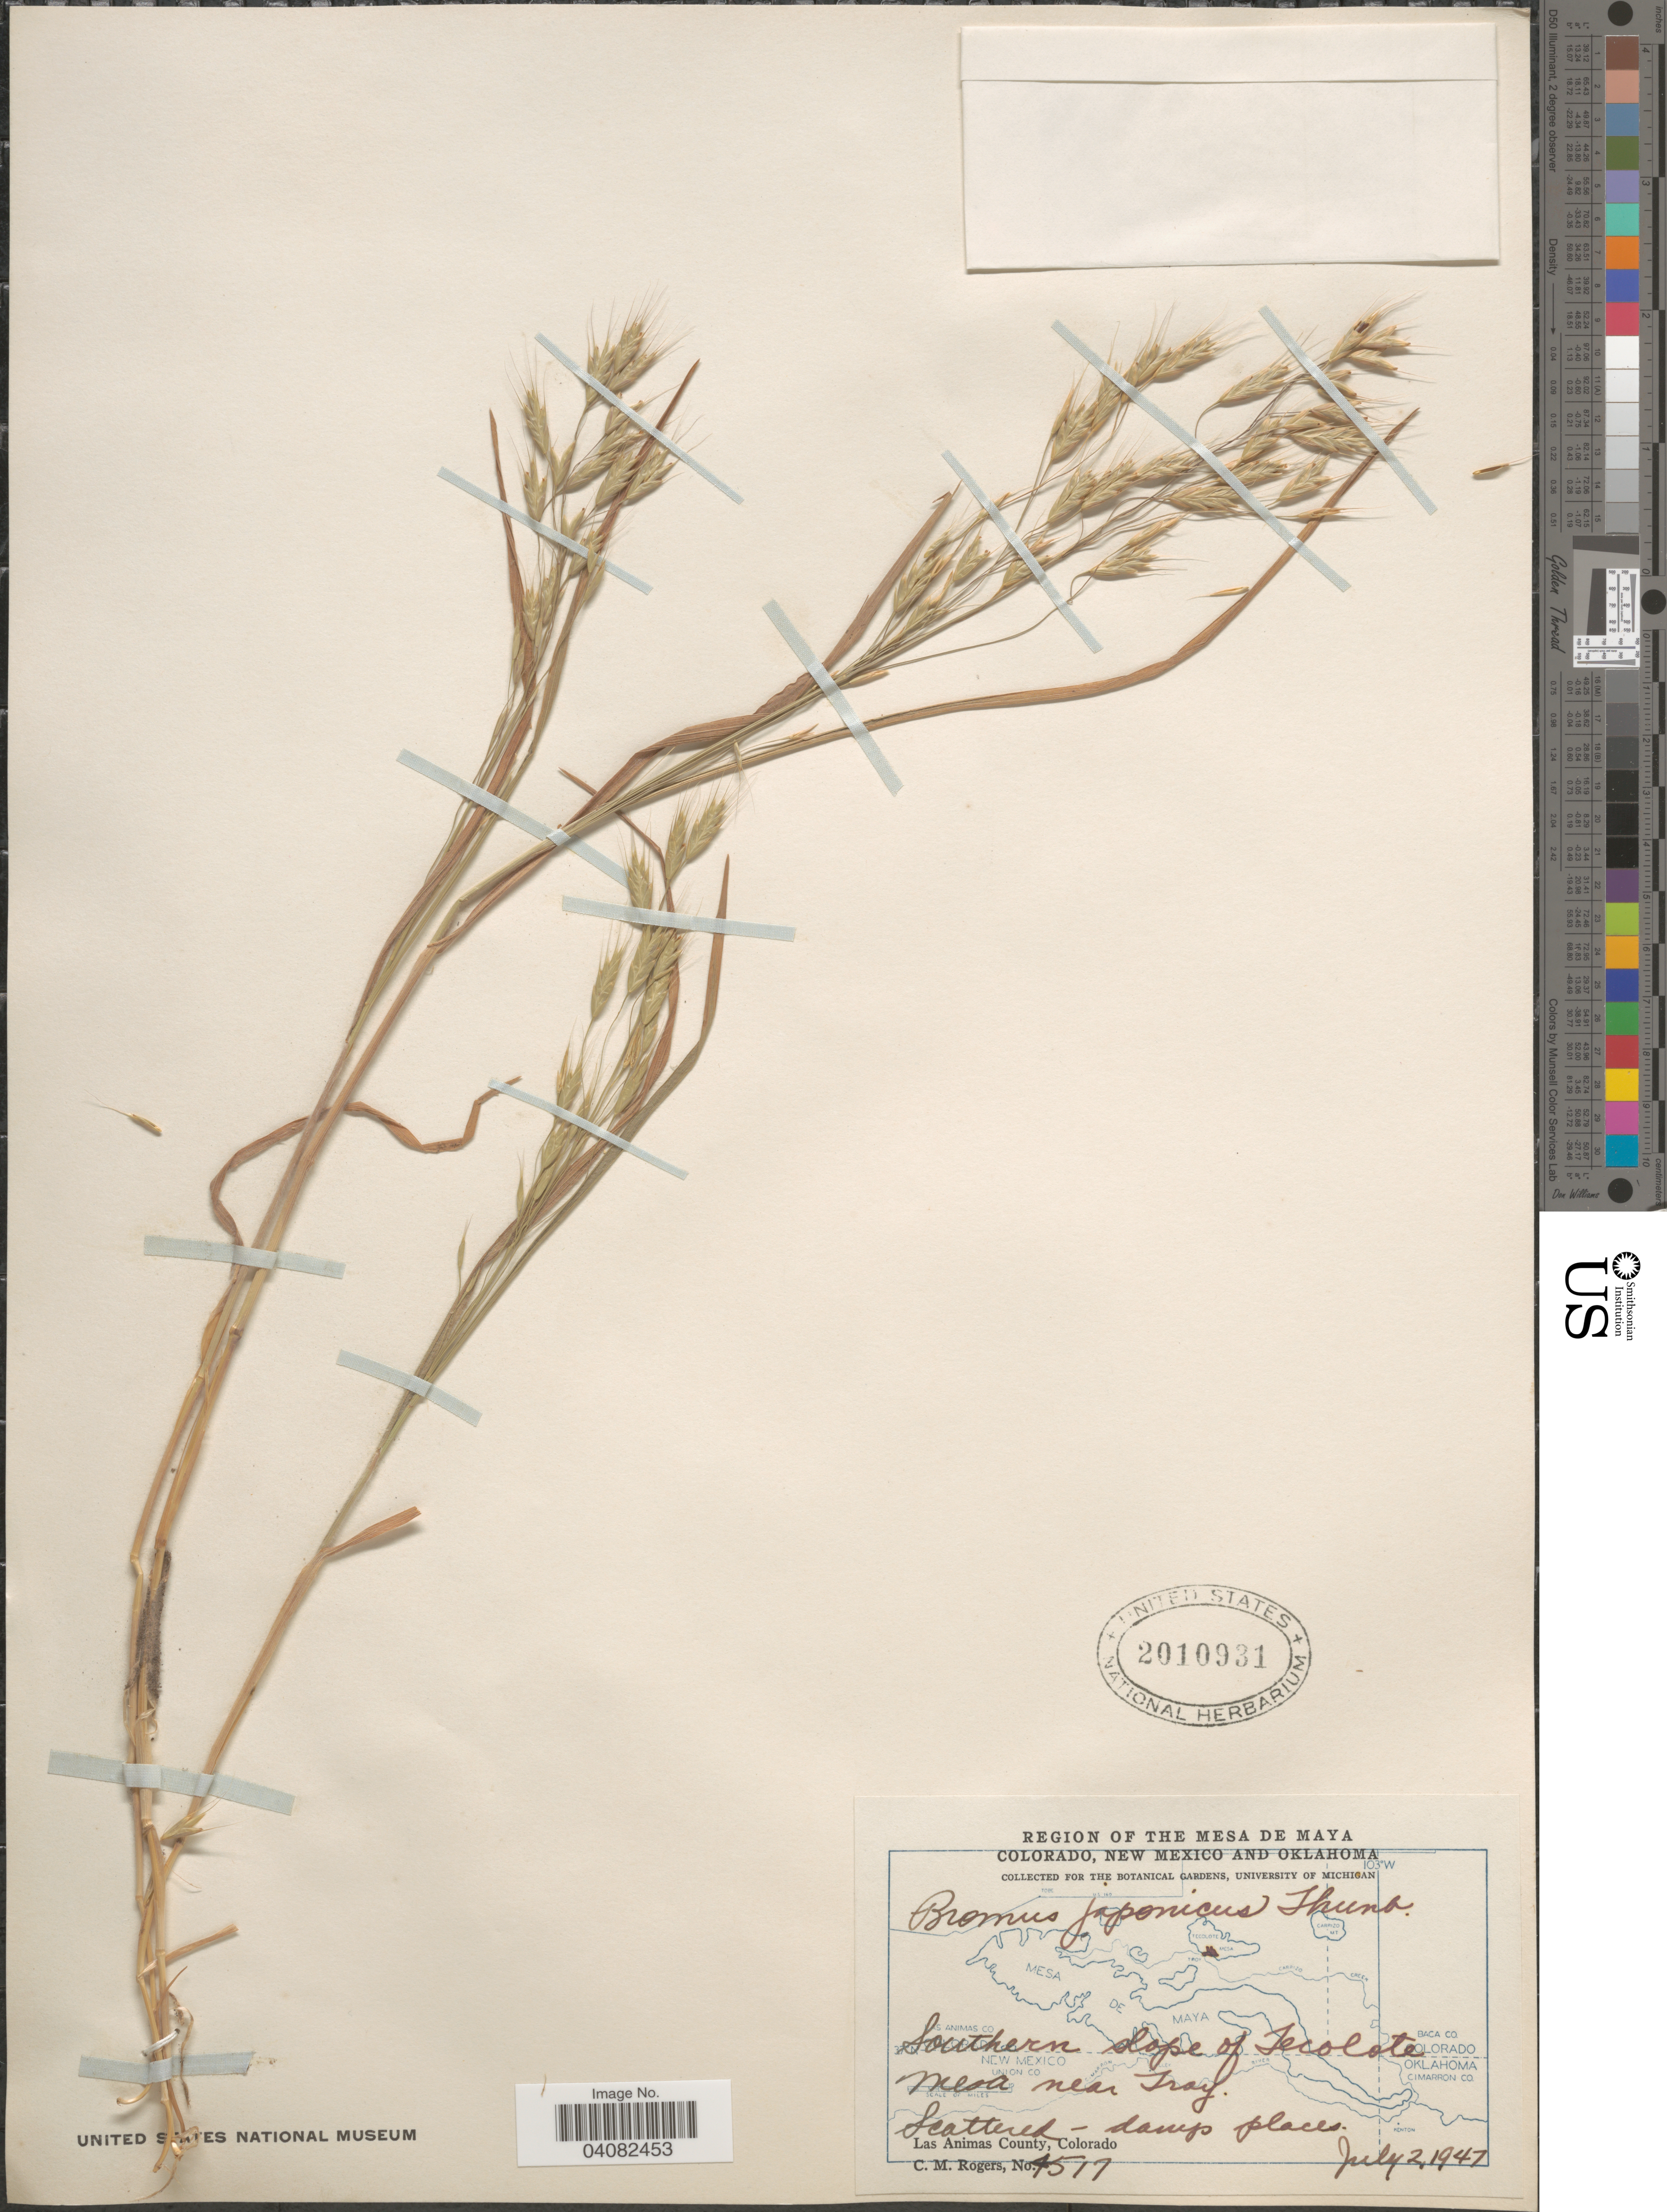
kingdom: Plantae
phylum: Tracheophyta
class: Liliopsida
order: Poales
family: Poaceae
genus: Bromus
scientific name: Bromus japonicus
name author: Houtt.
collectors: C. M. Rogers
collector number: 4517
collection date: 1947-07-02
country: United States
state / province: Colorado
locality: Region of The Mesa de Maya. Southern slope of Tecolote Mesa near Tray. Las Animas County.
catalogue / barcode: US 2010931